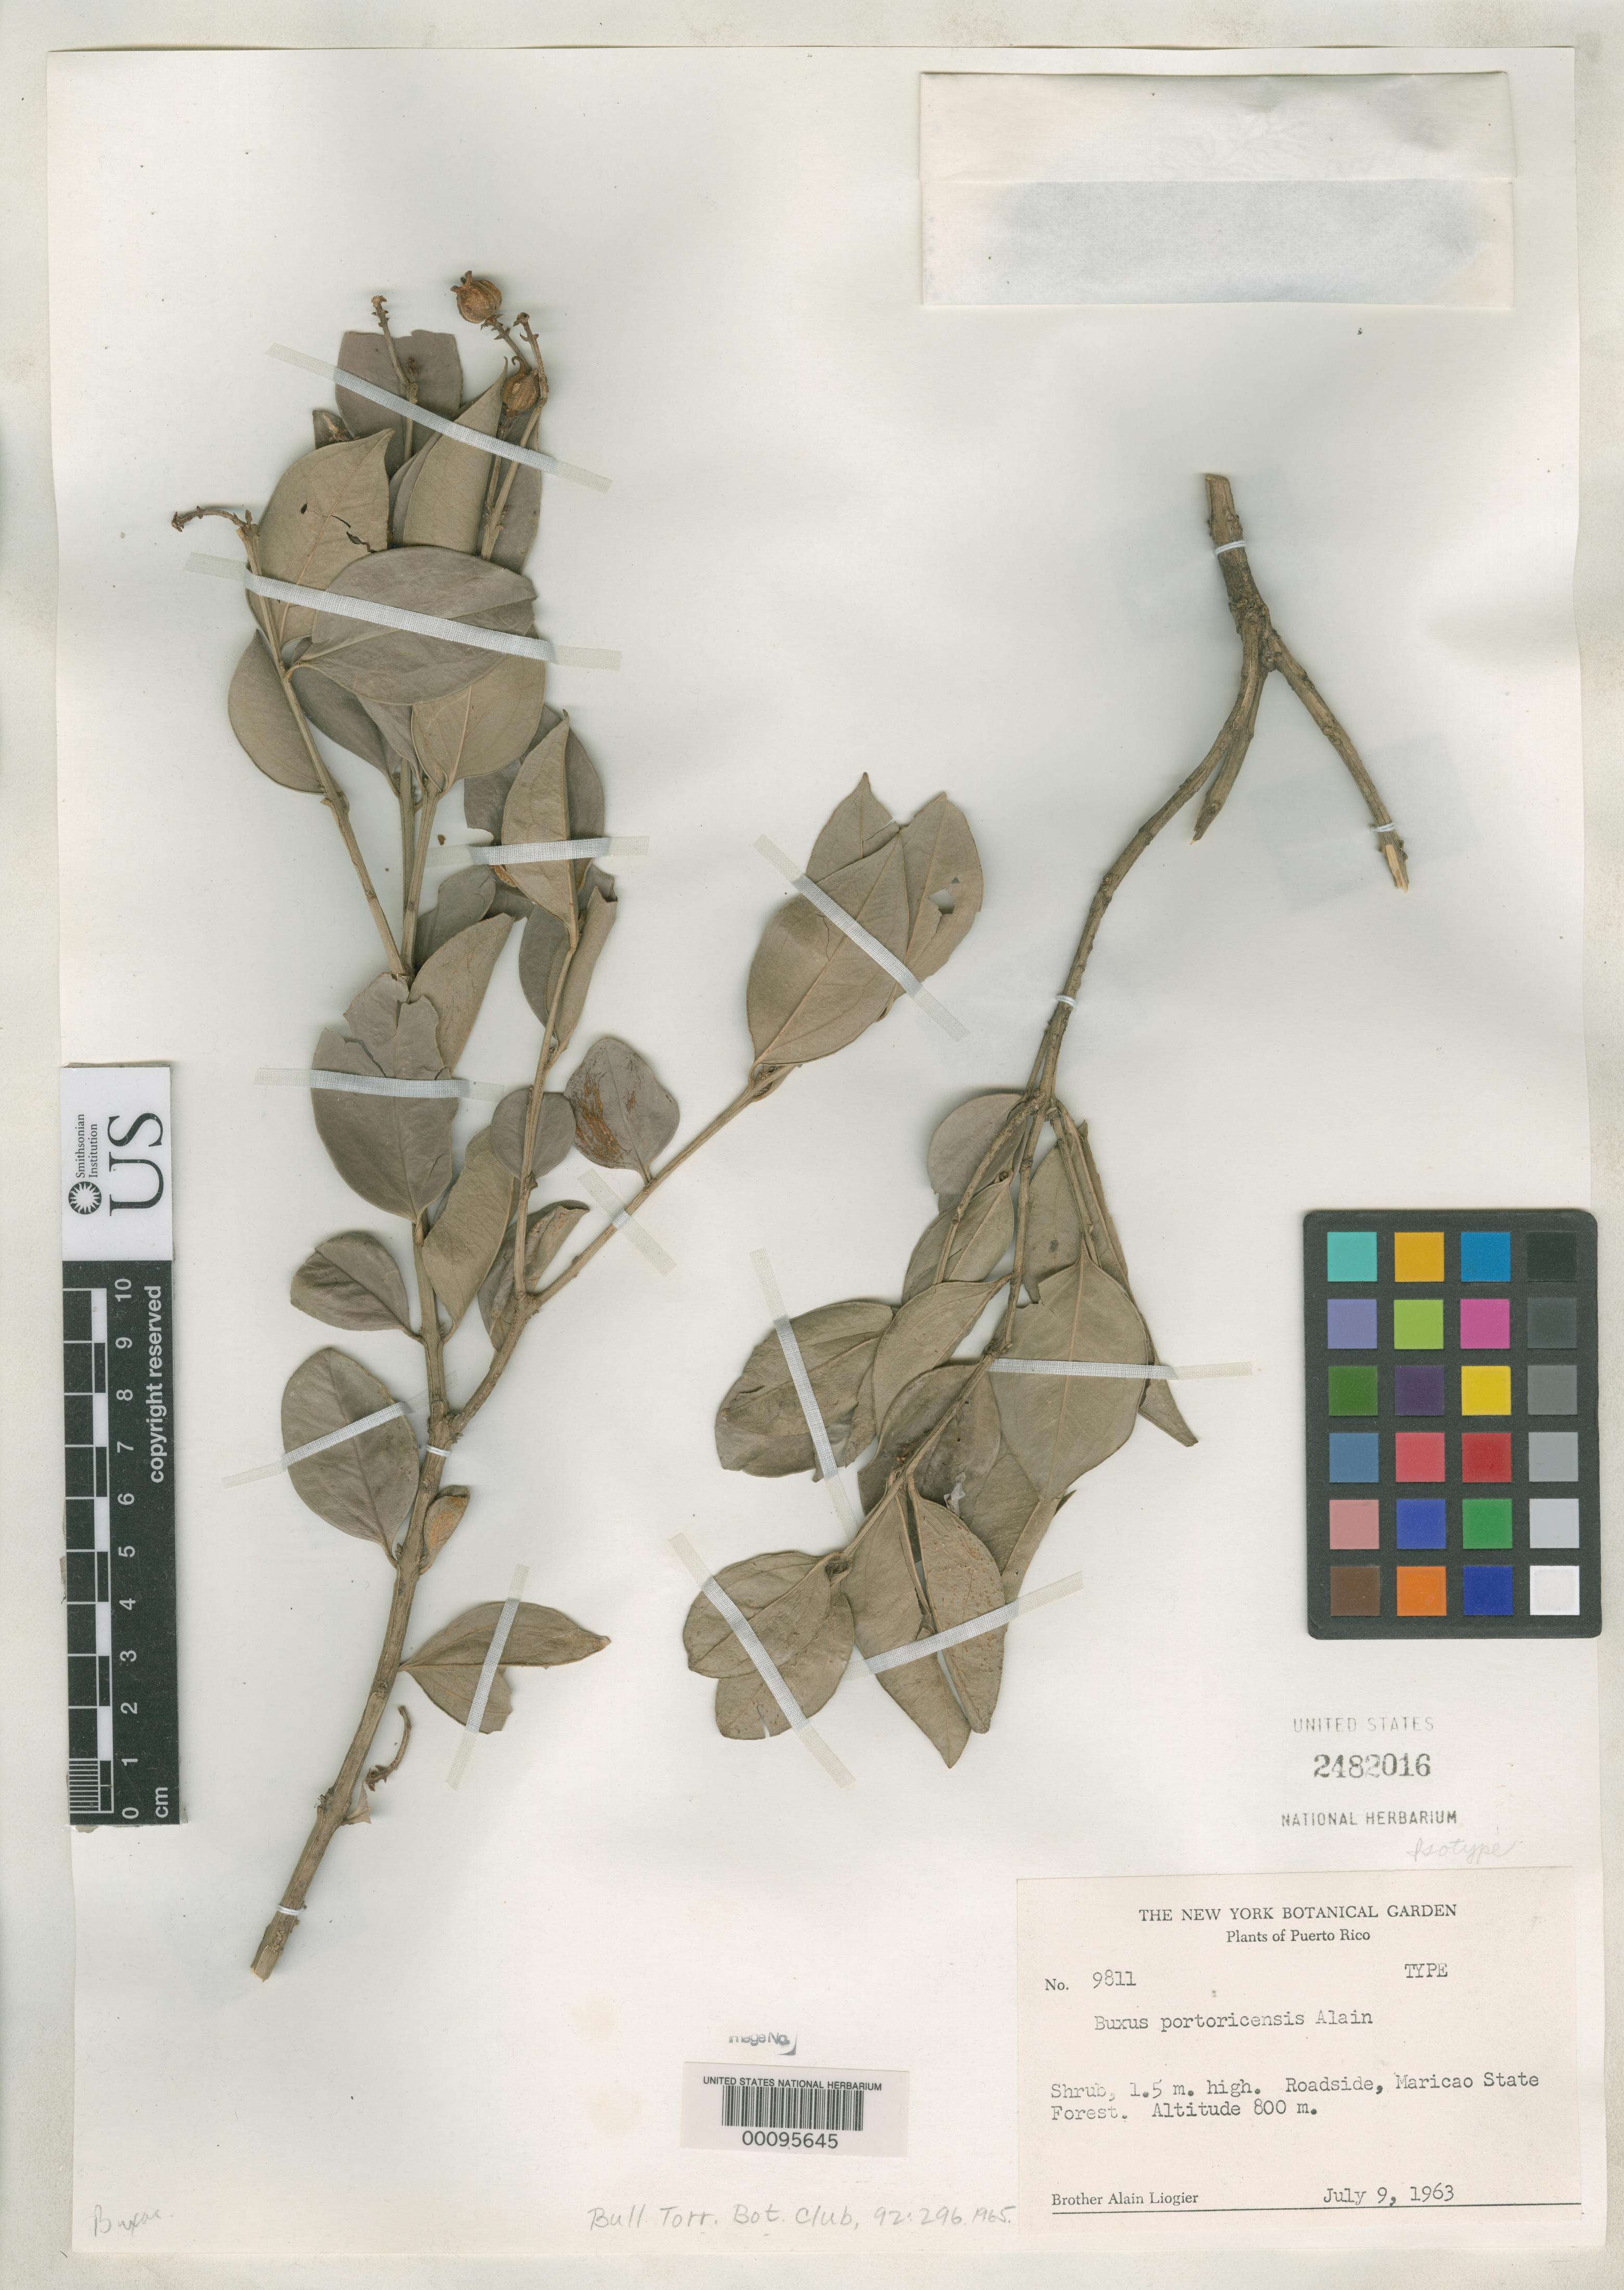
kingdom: Plantae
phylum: Tracheophyta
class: Magnoliopsida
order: Buxales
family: Buxaceae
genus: Buxus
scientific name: Buxus portoricensis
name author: Alain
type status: Isotype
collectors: A. H. Liogier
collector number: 9811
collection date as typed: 09 Jul 1963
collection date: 1963-07-09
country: Puerto Rico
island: Greater Antilles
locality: Maricao State Forest.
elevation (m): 800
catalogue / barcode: US 2482016